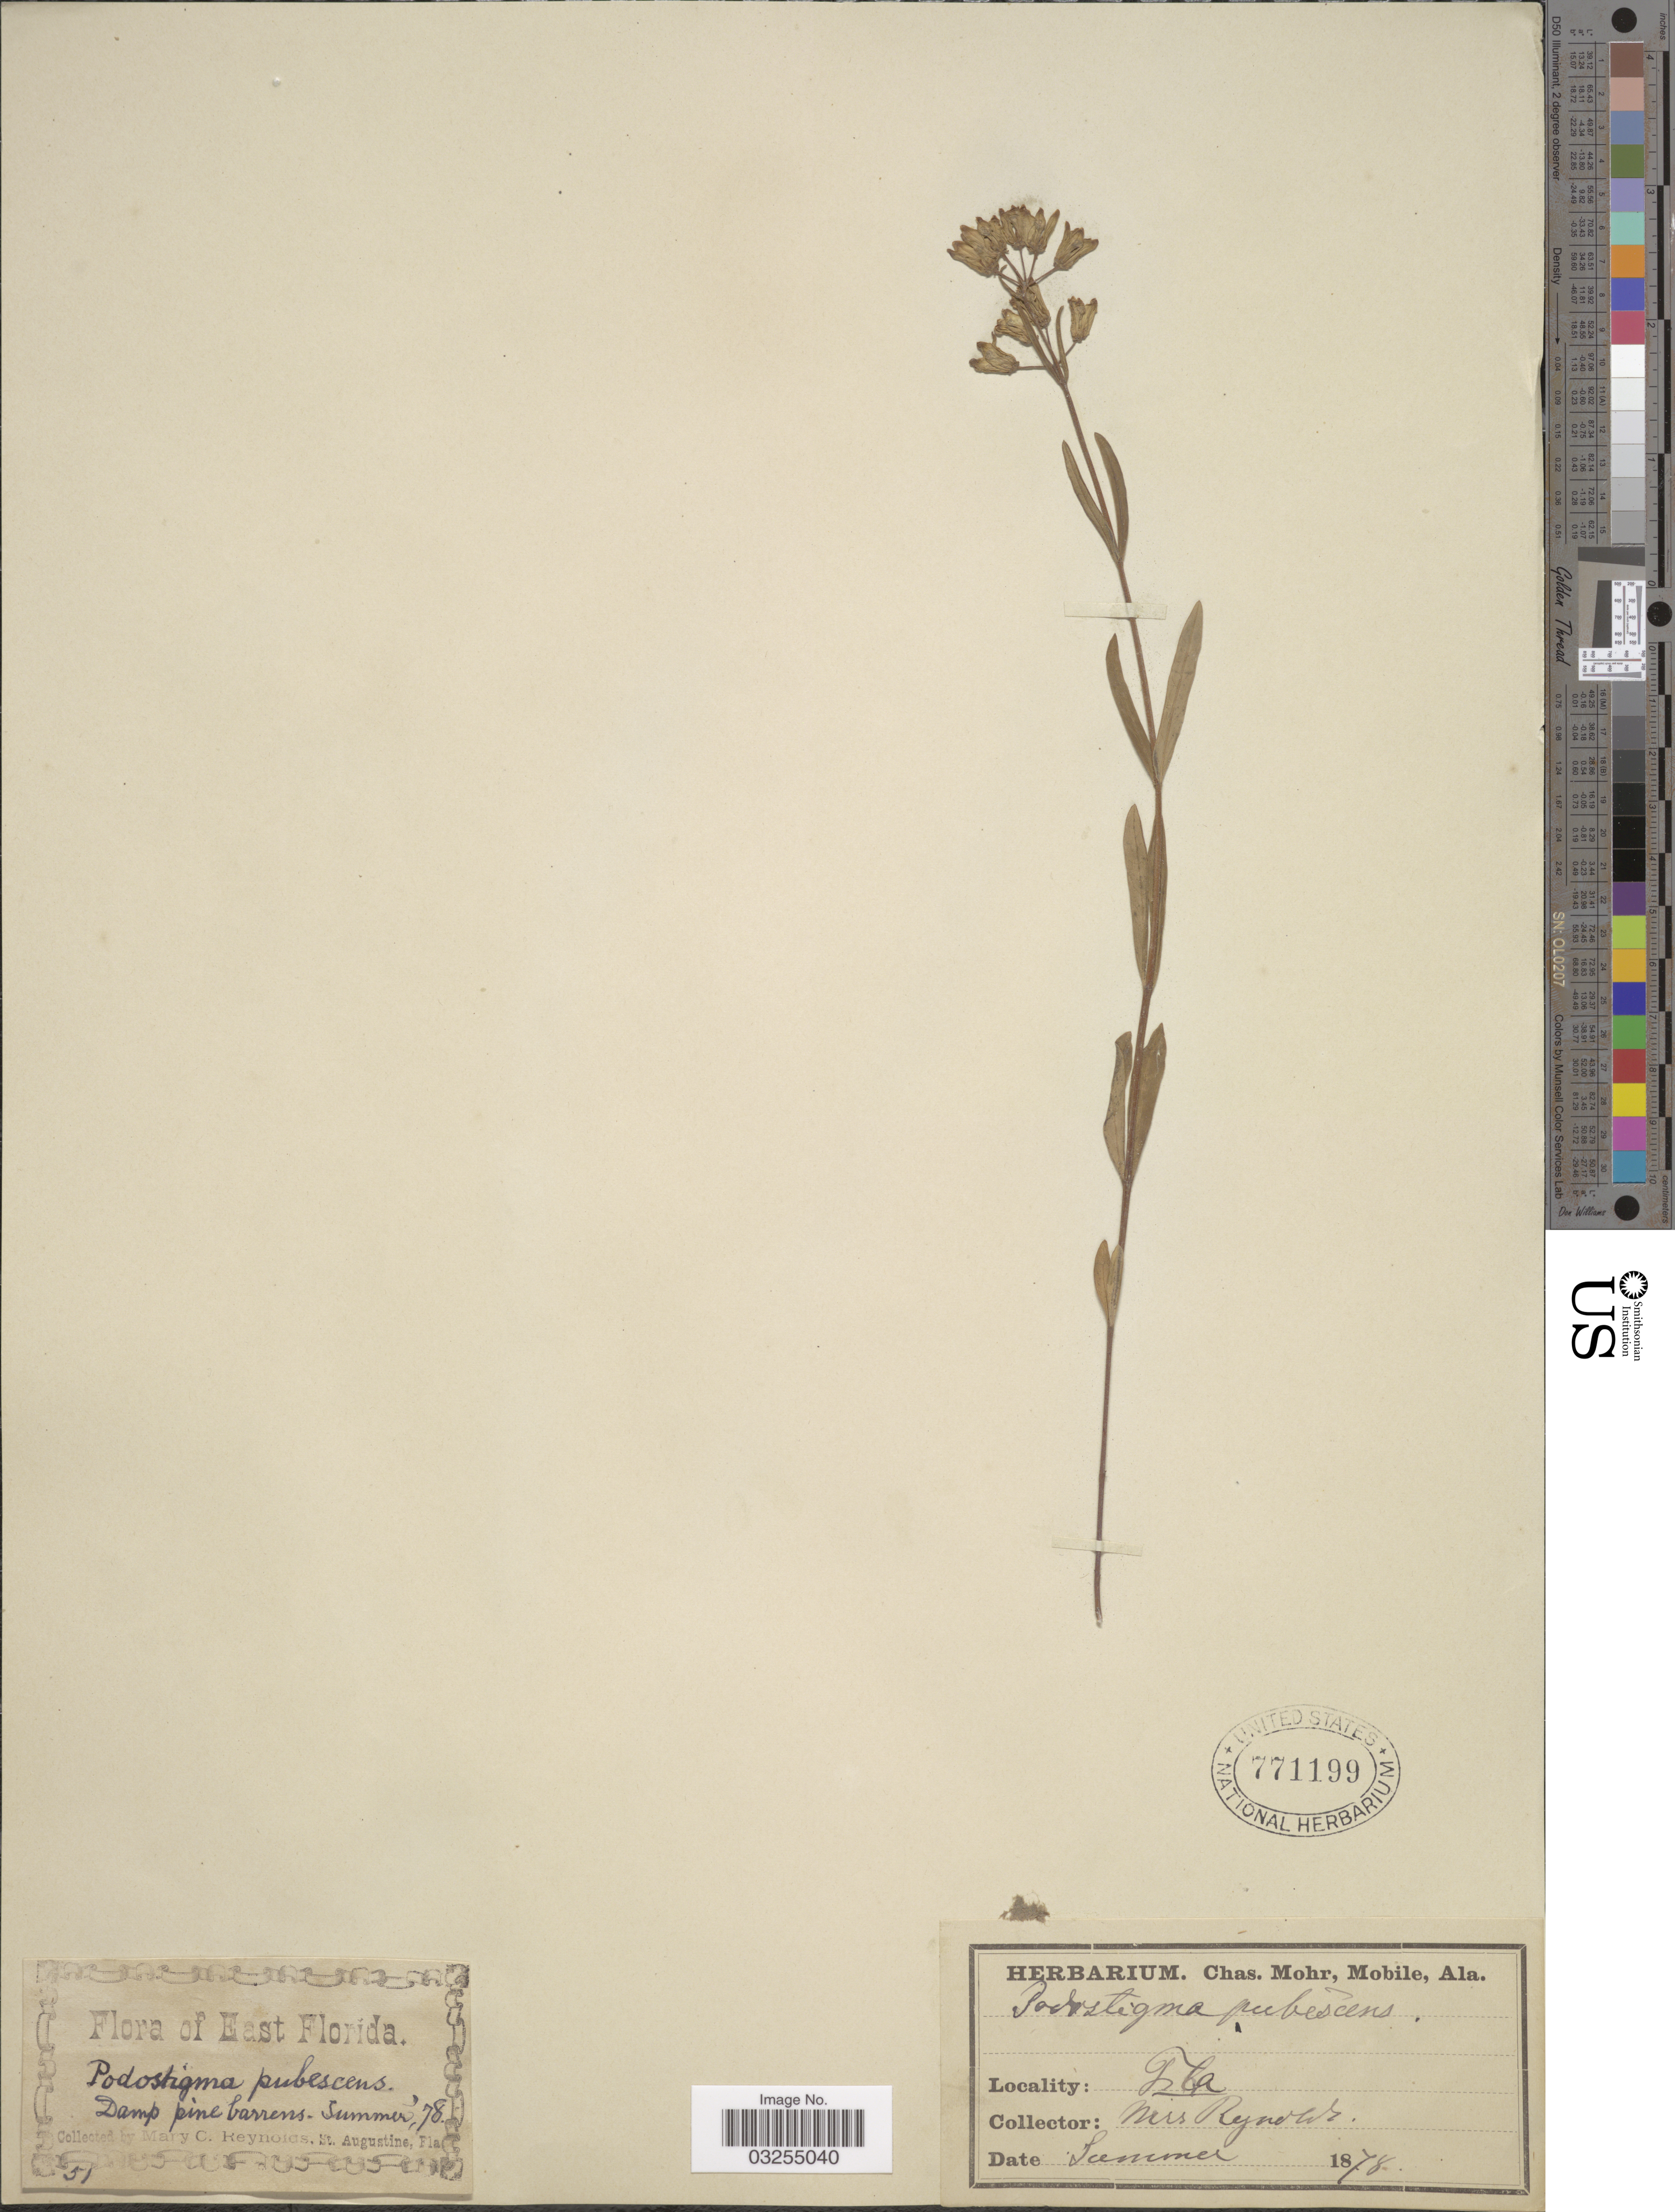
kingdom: Plantae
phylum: Tracheophyta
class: Magnoliopsida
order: Gentianales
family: Apocynaceae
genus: Asclepias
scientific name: Asclepias pedicellata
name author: Walter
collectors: M. Reynolds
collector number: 51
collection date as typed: Summer 1878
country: United States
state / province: Florida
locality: East Florida.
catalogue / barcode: US 771199